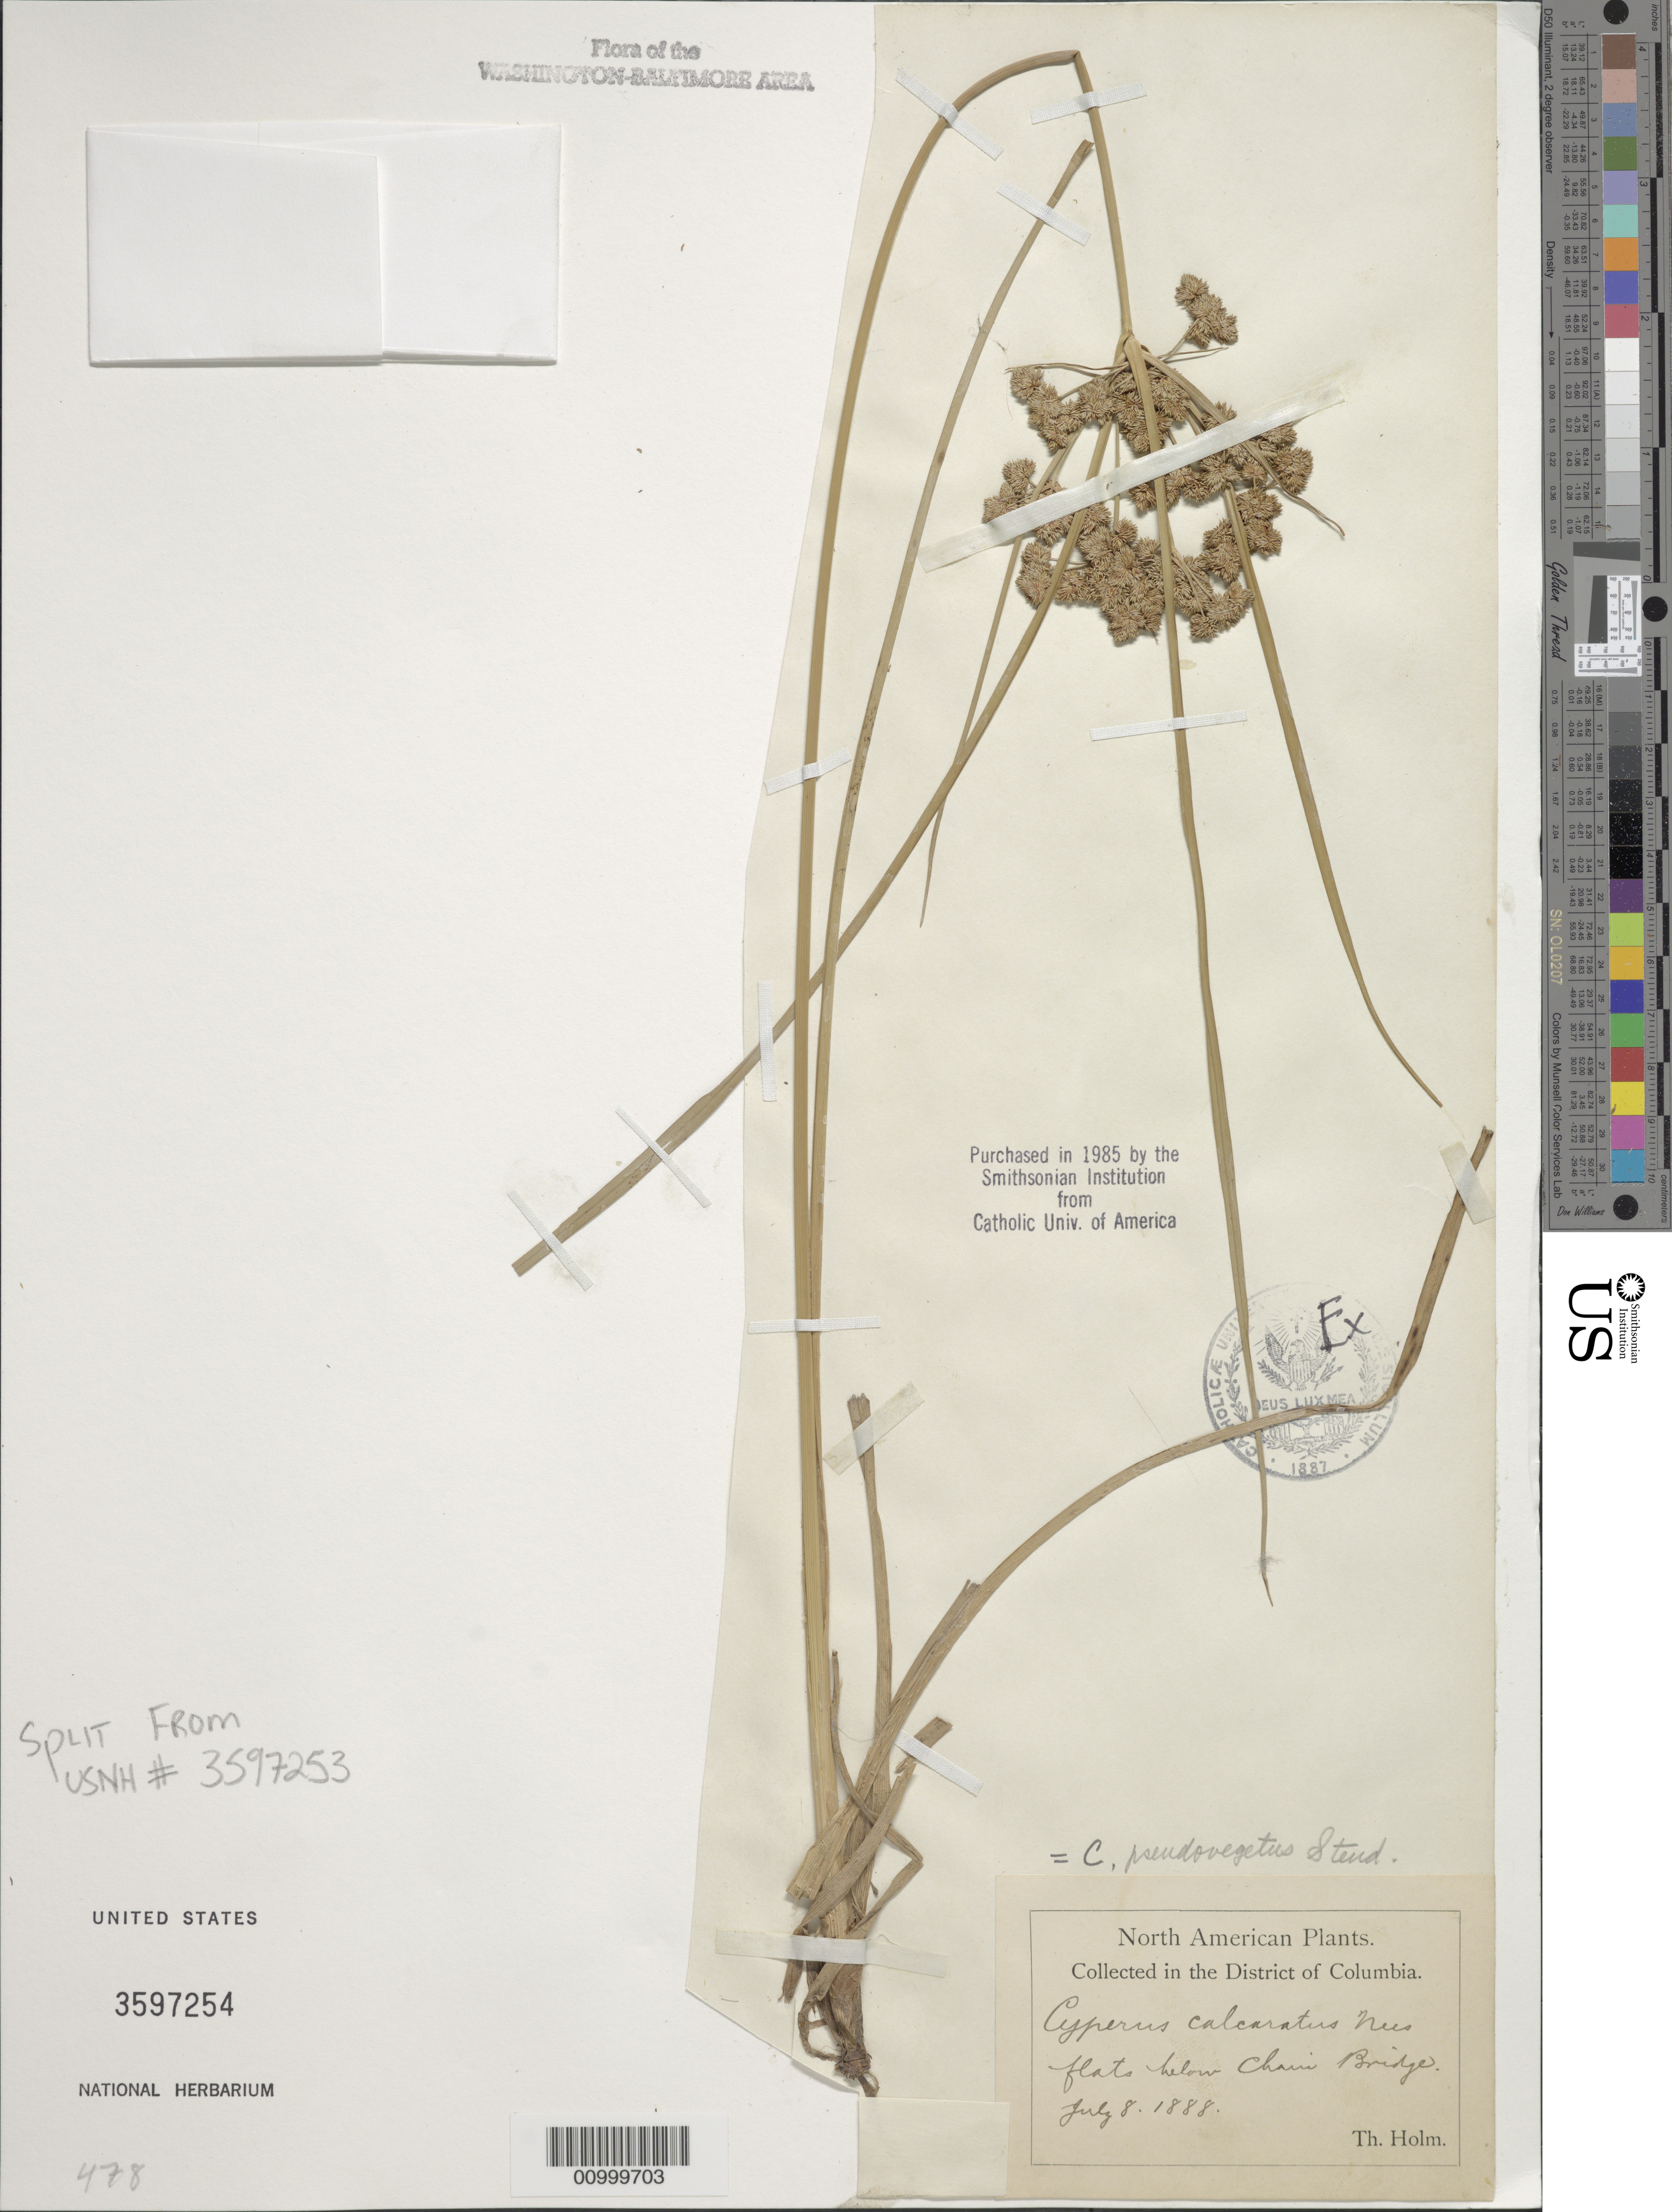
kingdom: Plantae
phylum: Tracheophyta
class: Liliopsida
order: Poales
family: Cyperaceae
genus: Cyperus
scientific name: Cyperus pseudovegetus Steud.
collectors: T. Holm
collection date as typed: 08 Jul 1888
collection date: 1888-07-08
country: United States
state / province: District of Columbia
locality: below Chain Bridge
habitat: flats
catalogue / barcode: US 3597254